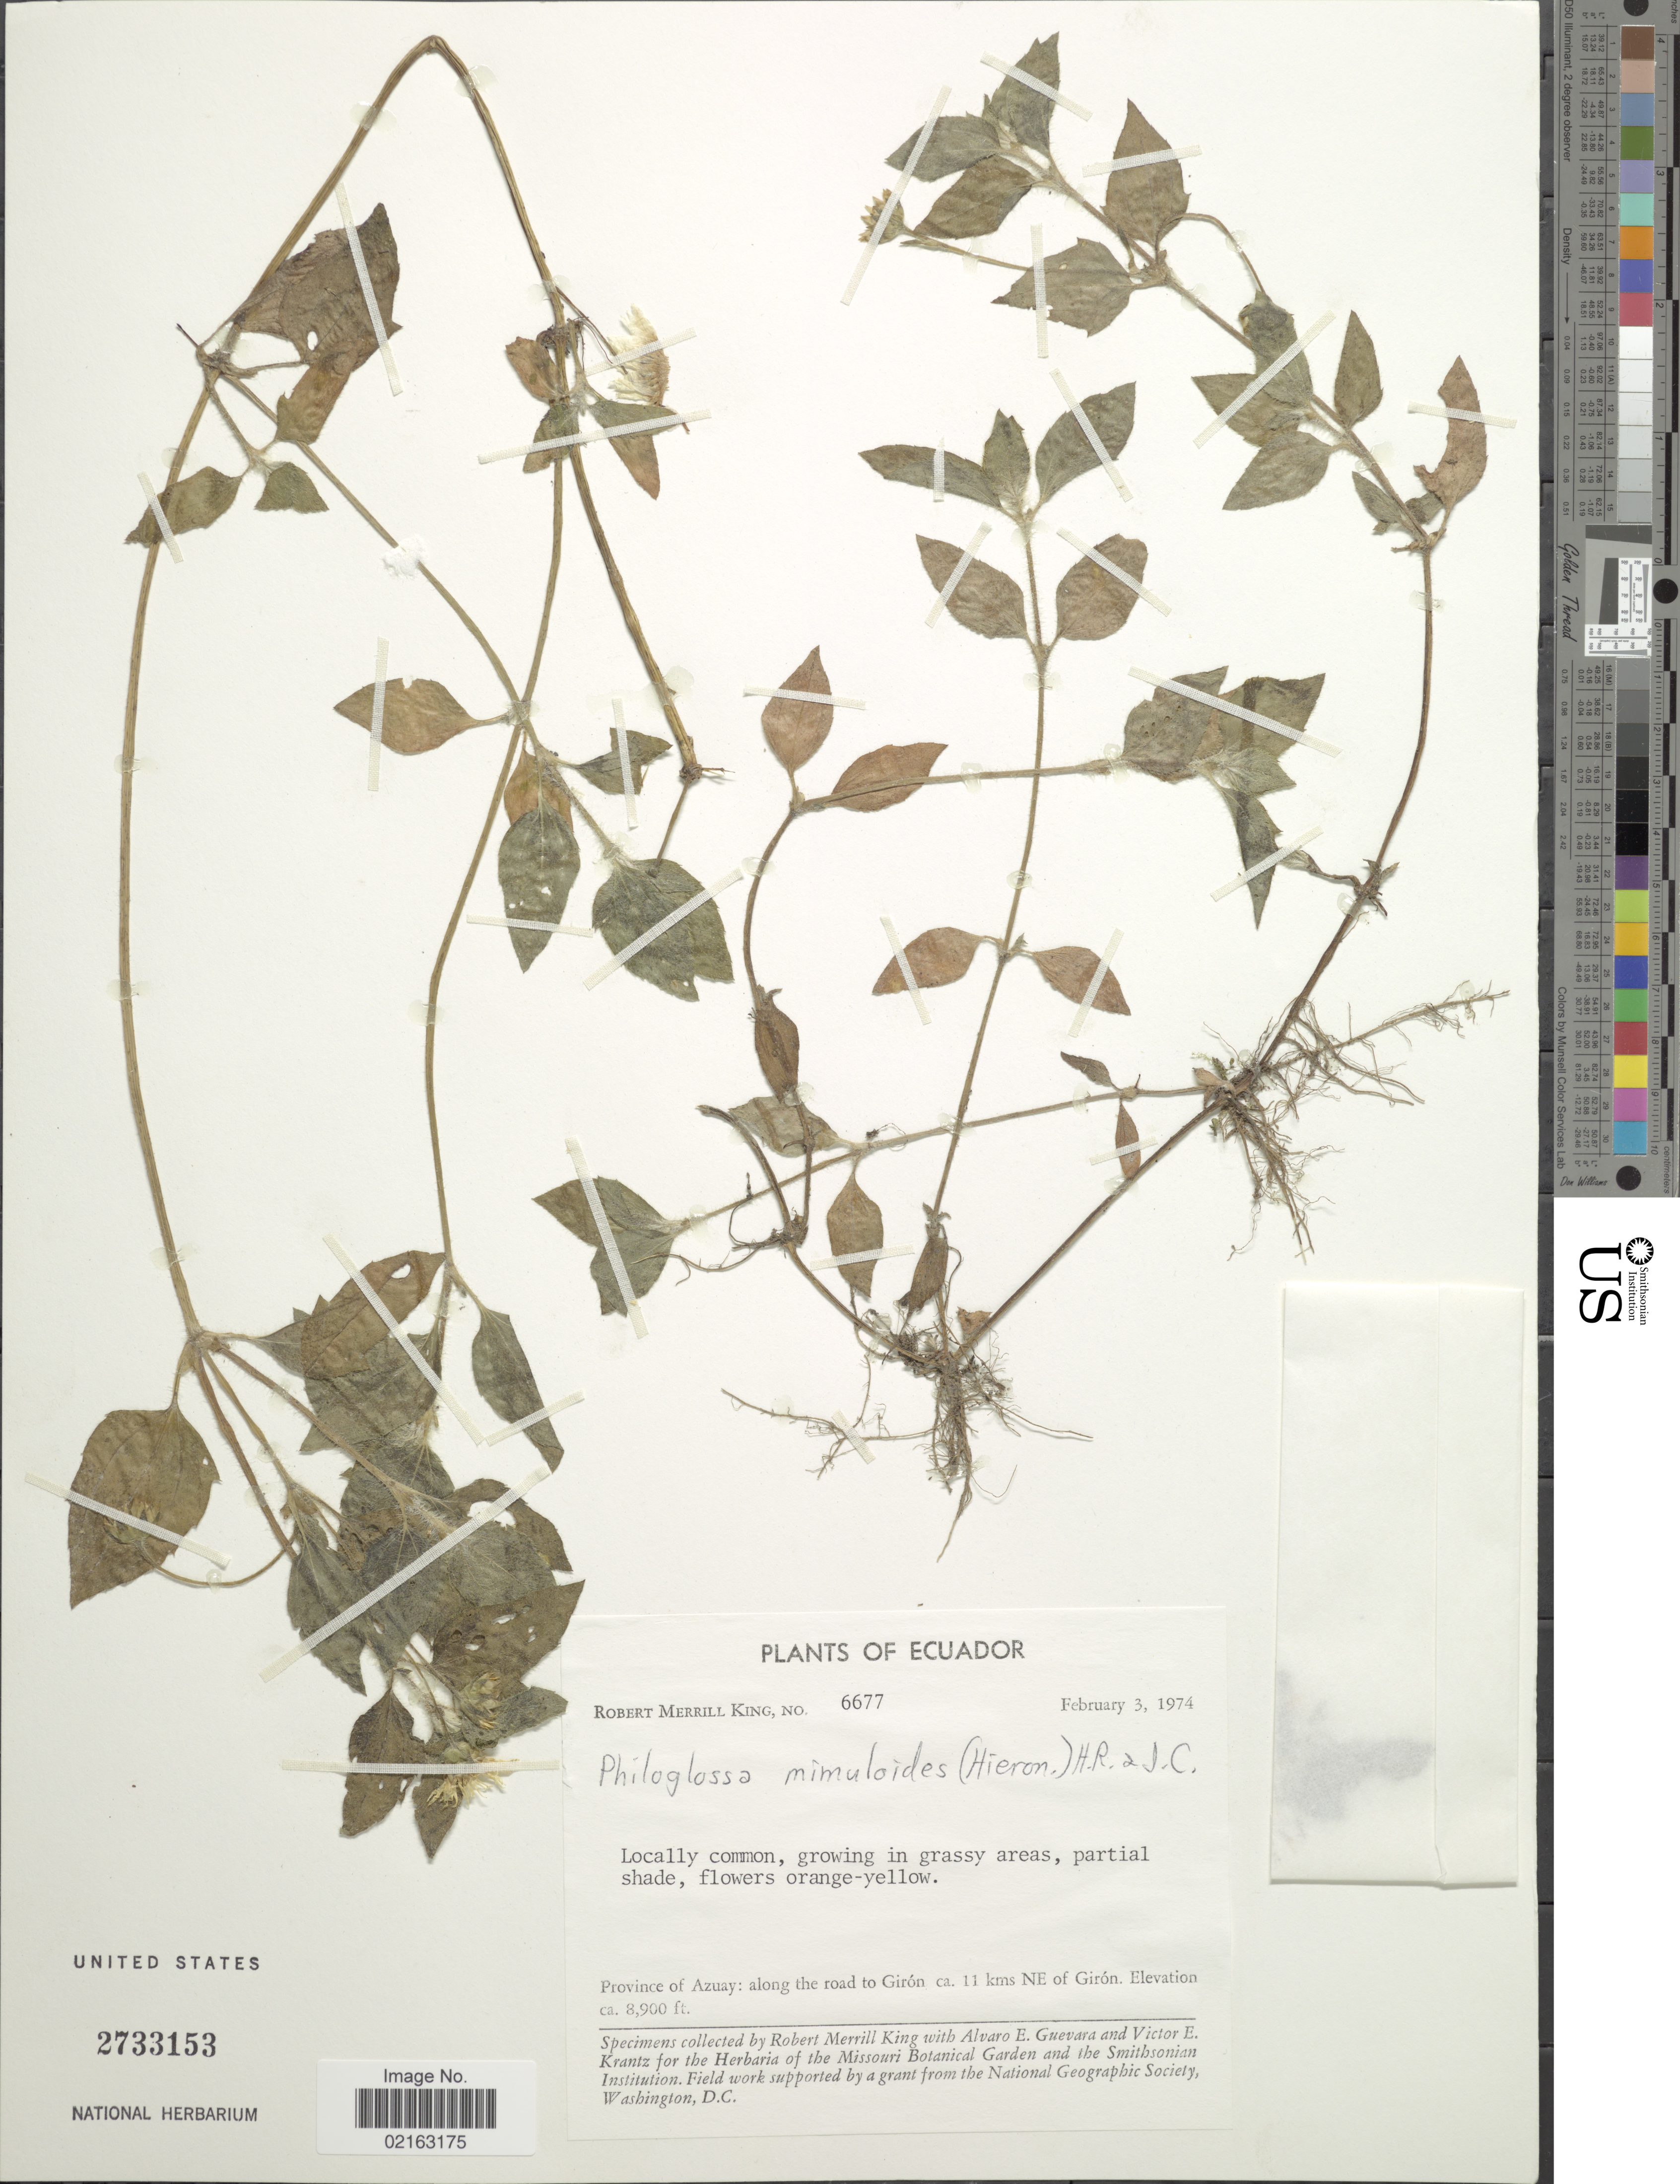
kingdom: Plantae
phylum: Tracheophyta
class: Magnoliopsida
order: Asterales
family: Asteraceae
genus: Philoglossa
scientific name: Philoglossa mimuloides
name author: (Hieron.) H. Rob. & Brettell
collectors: R. M. King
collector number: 6677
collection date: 1974-02-03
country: Ecuador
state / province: Azuay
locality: Province Azuay: along the road to Girón ca. 11 kms NE of Girón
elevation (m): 2713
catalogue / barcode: US 2733153